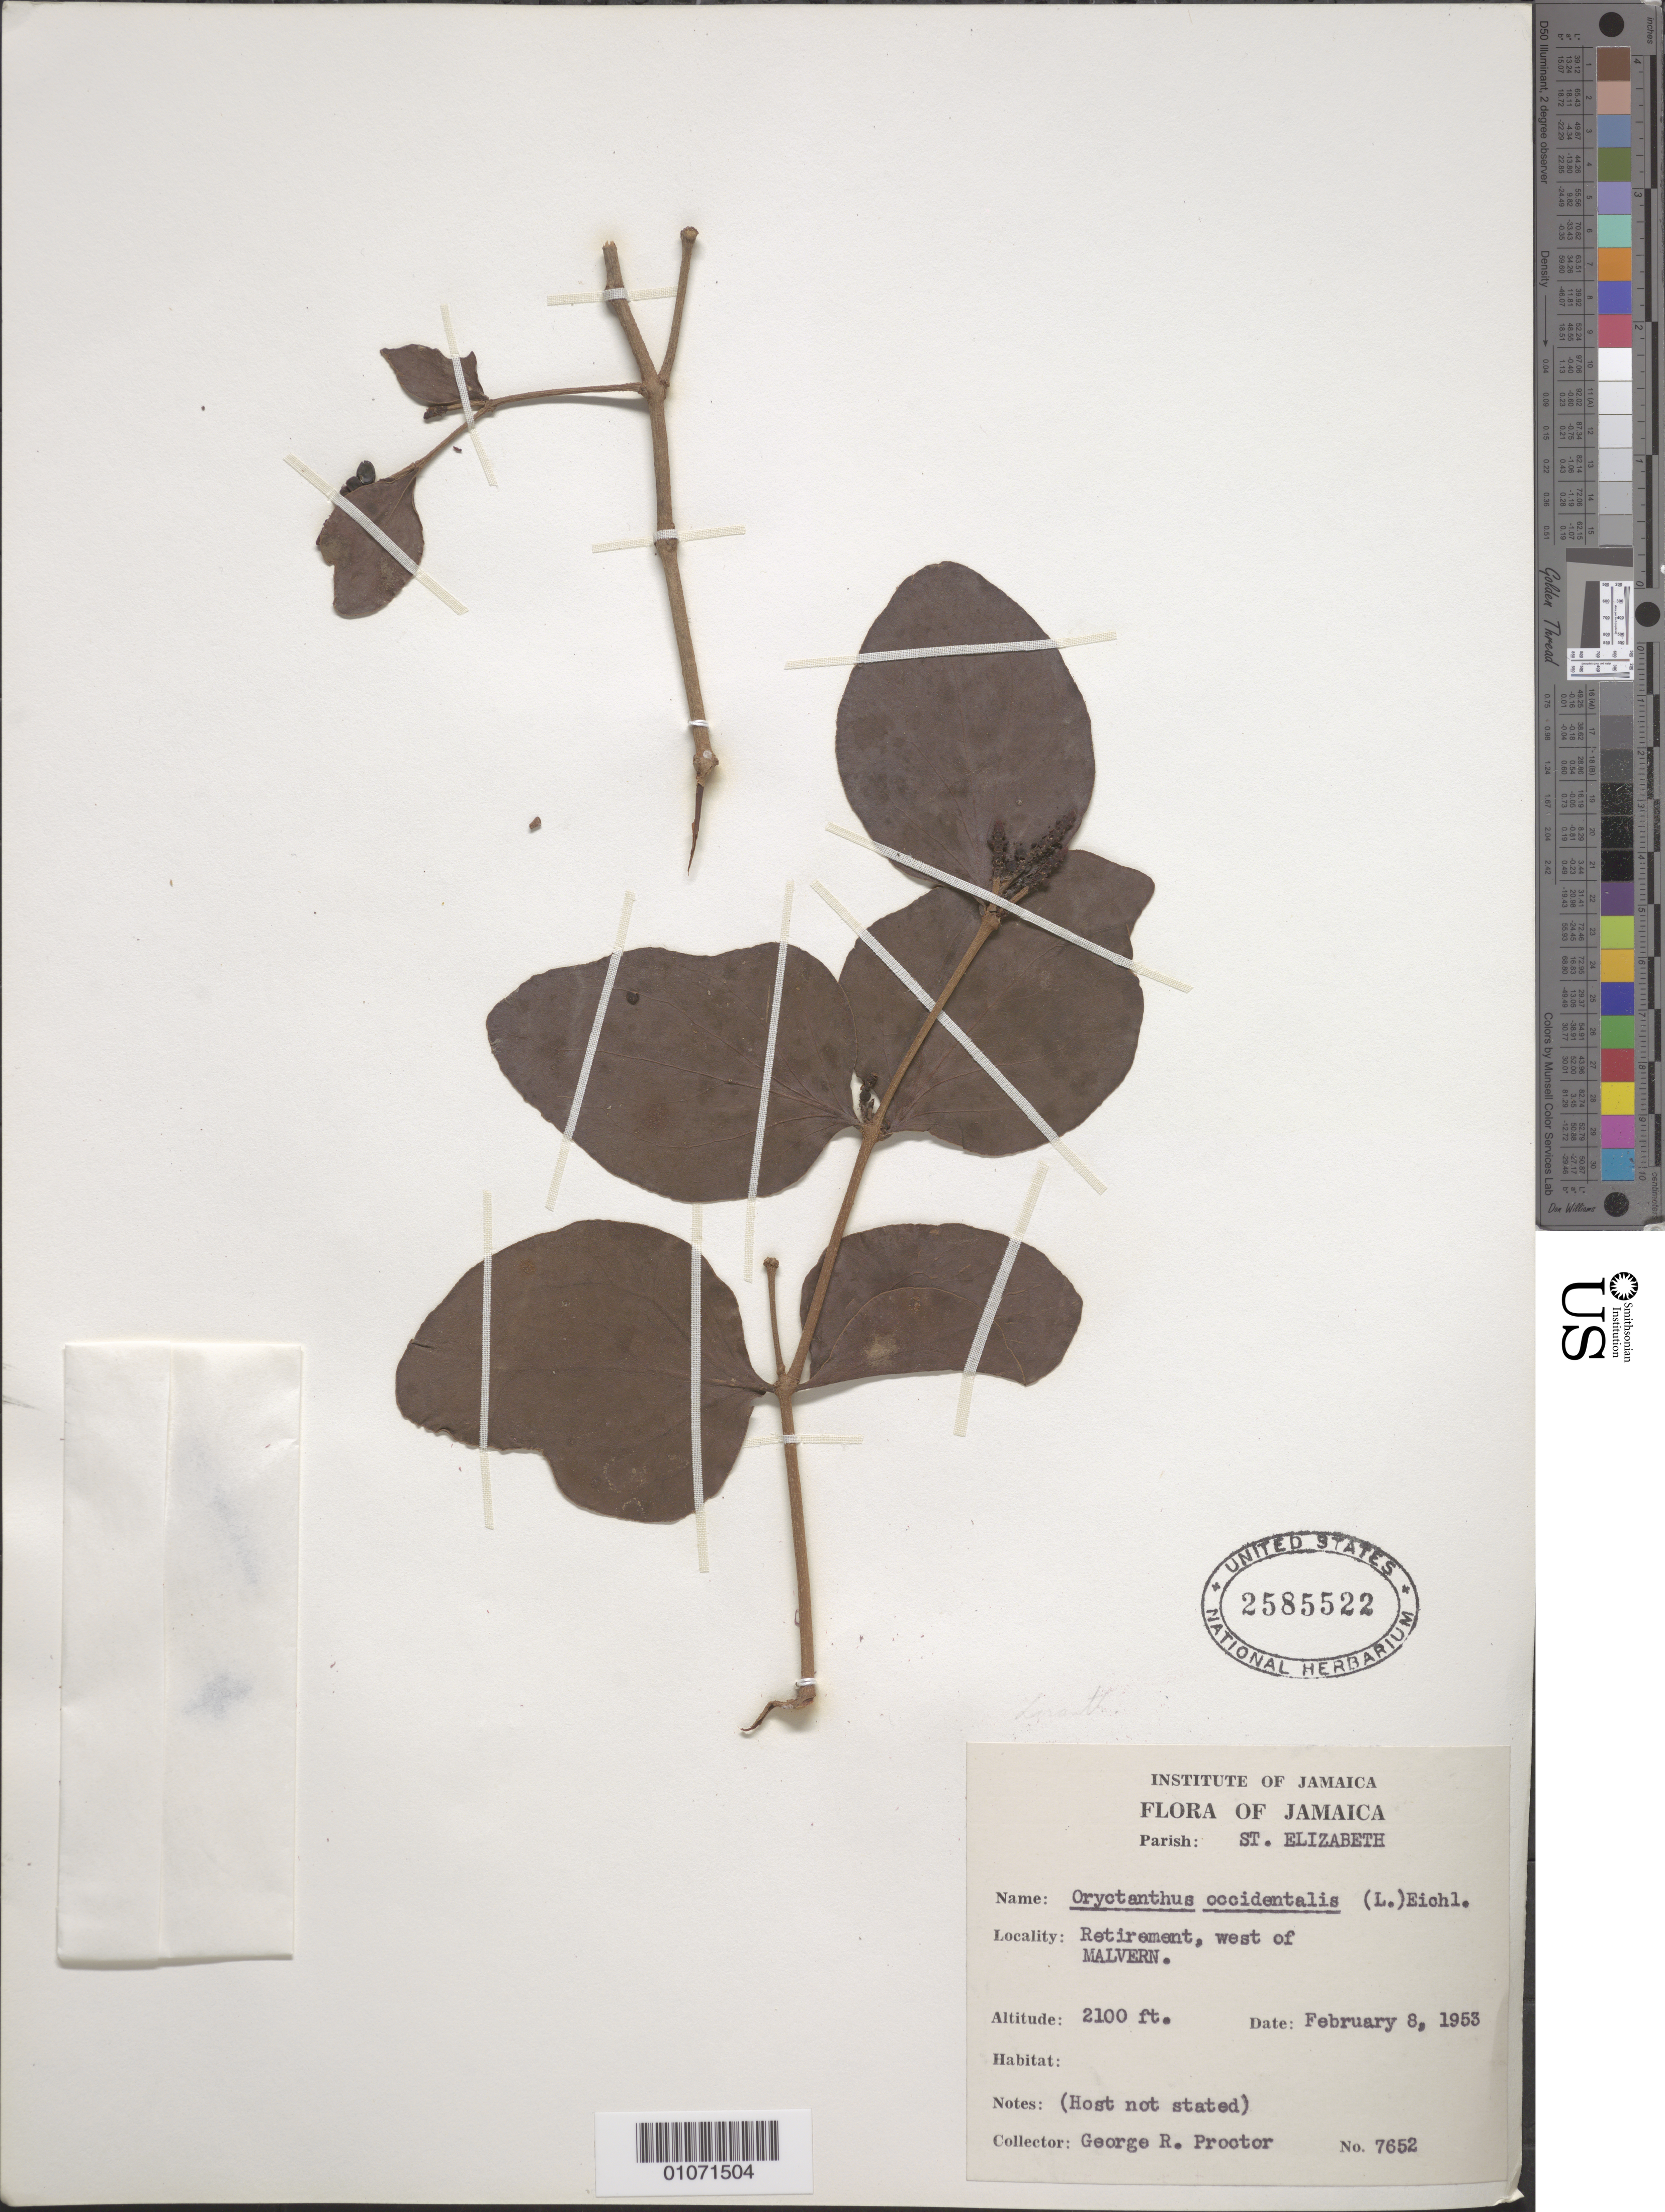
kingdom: Plantae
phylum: Tracheophyta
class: Magnoliopsida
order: Santalales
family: Loranthaceae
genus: Oryctanthus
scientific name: Oryctanthus occidentalis subsp. occidentalis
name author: (L.) Eichler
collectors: G. R. Proctor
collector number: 7652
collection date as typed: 08 Feb 1953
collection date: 1953-02-08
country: Jamaica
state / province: Saint Elizabeth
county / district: Retirement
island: Jamaica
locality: West of Malvern.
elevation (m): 640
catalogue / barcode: US 2585522